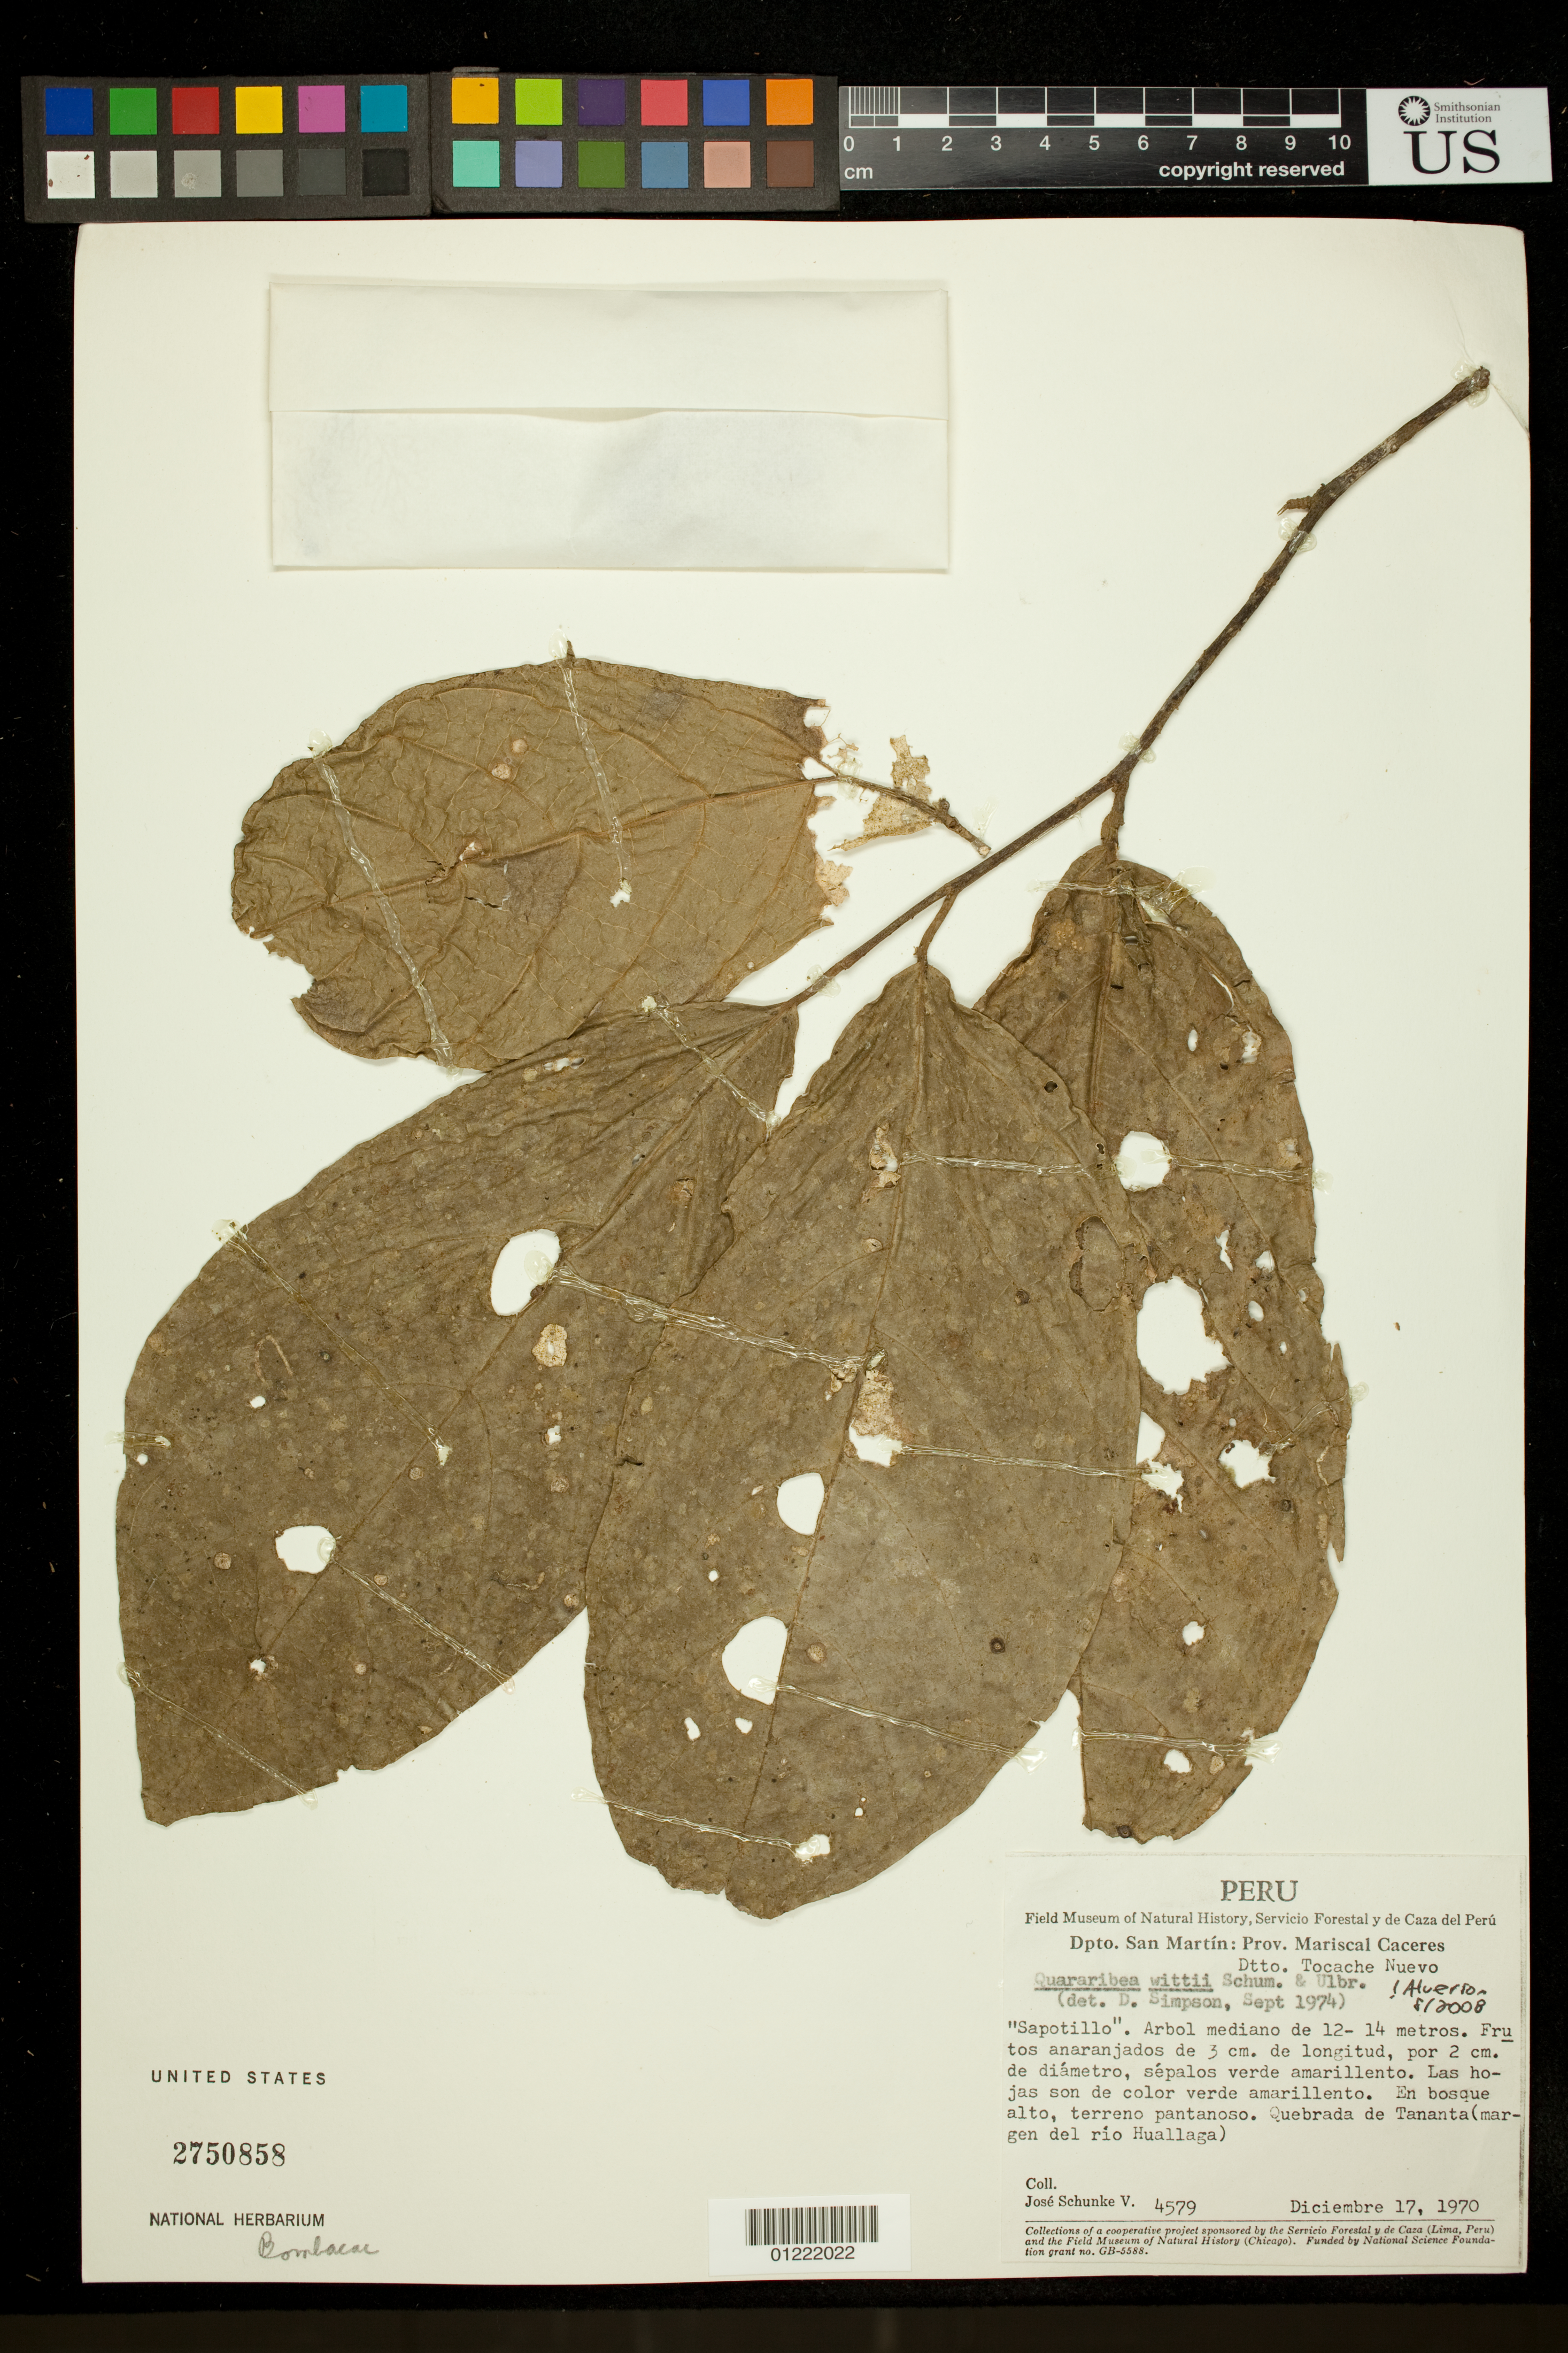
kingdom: Plantae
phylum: Tracheophyta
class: Magnoliopsida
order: Malvales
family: Malvaceae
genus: Quararibea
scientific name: Quararibea wittii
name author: K. Schum. & Ulbr.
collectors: J. Schunke Vigo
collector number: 4579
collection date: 1970-12-17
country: Peru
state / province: San Martín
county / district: Mariscal Cáceres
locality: Prov. Mariscal Caceres. Dtto. Tocache Nuevo.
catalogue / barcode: US 2750858